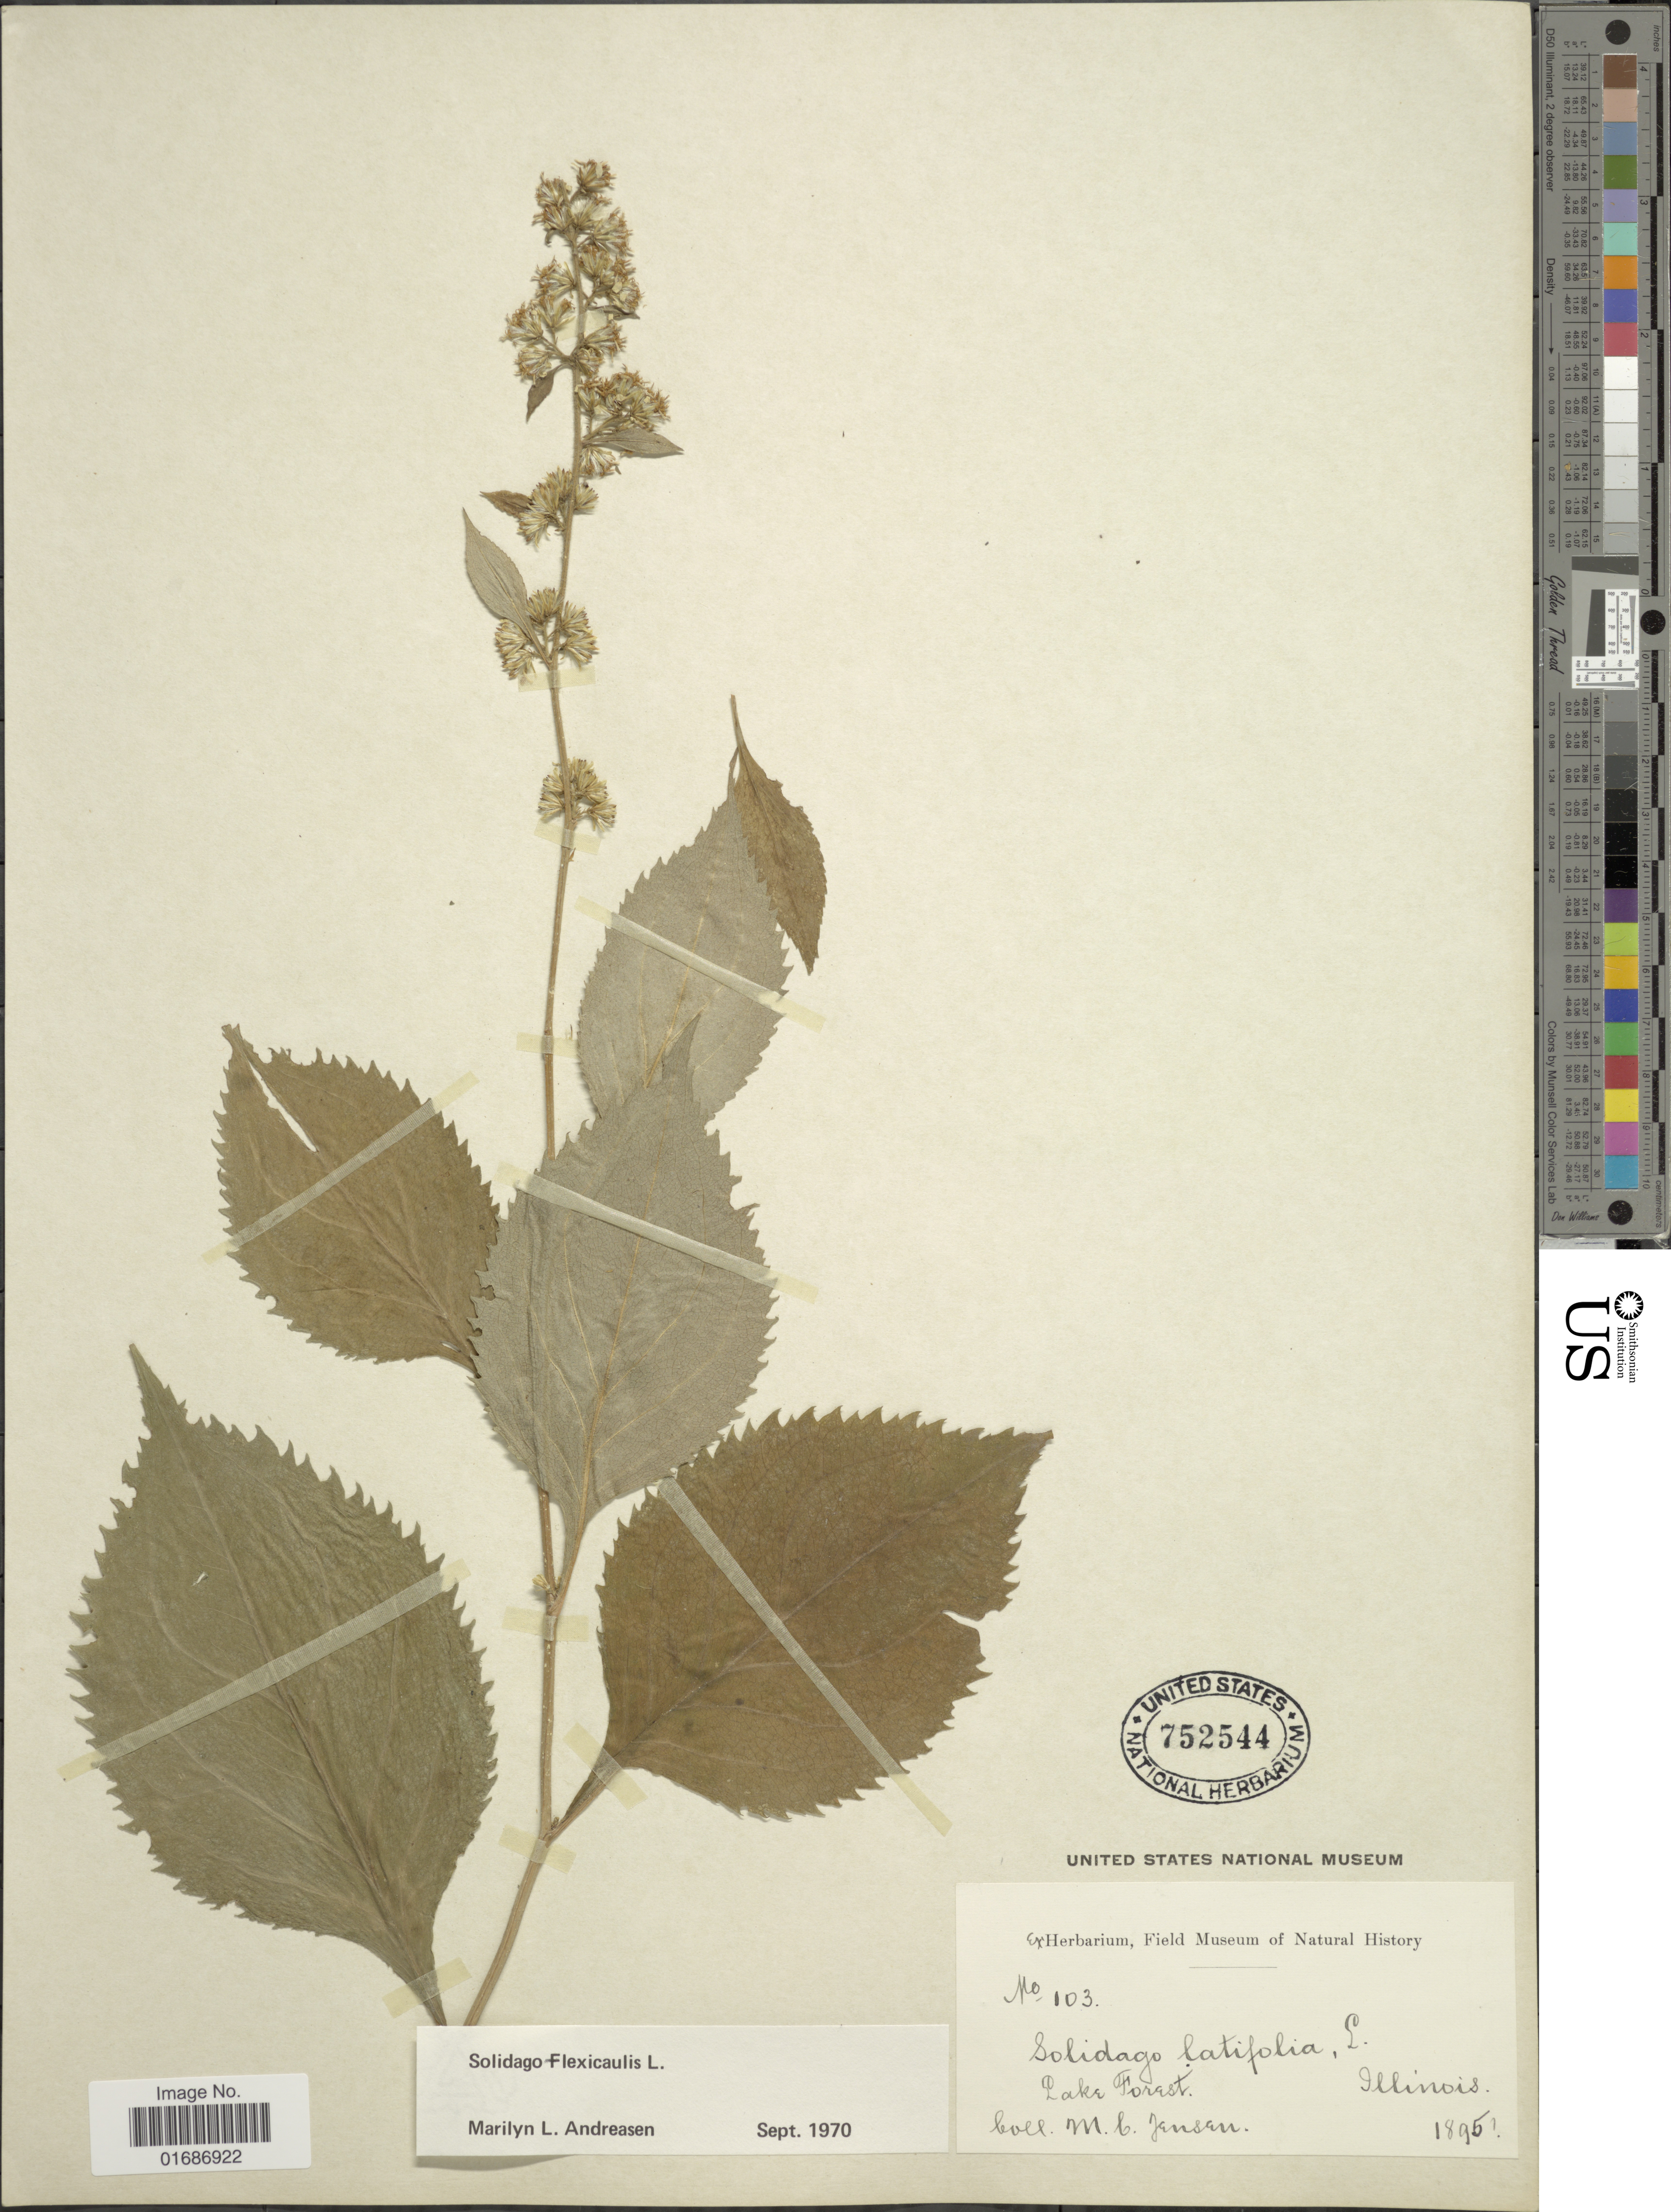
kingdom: Plantae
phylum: Tracheophyta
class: Magnoliopsida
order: Asterales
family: Asteraceae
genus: Solidago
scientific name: Solidago flexicaulis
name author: L.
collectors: M. Jansen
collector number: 103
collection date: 1895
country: United States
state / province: Illinois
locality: Lake Forest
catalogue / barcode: US 752544